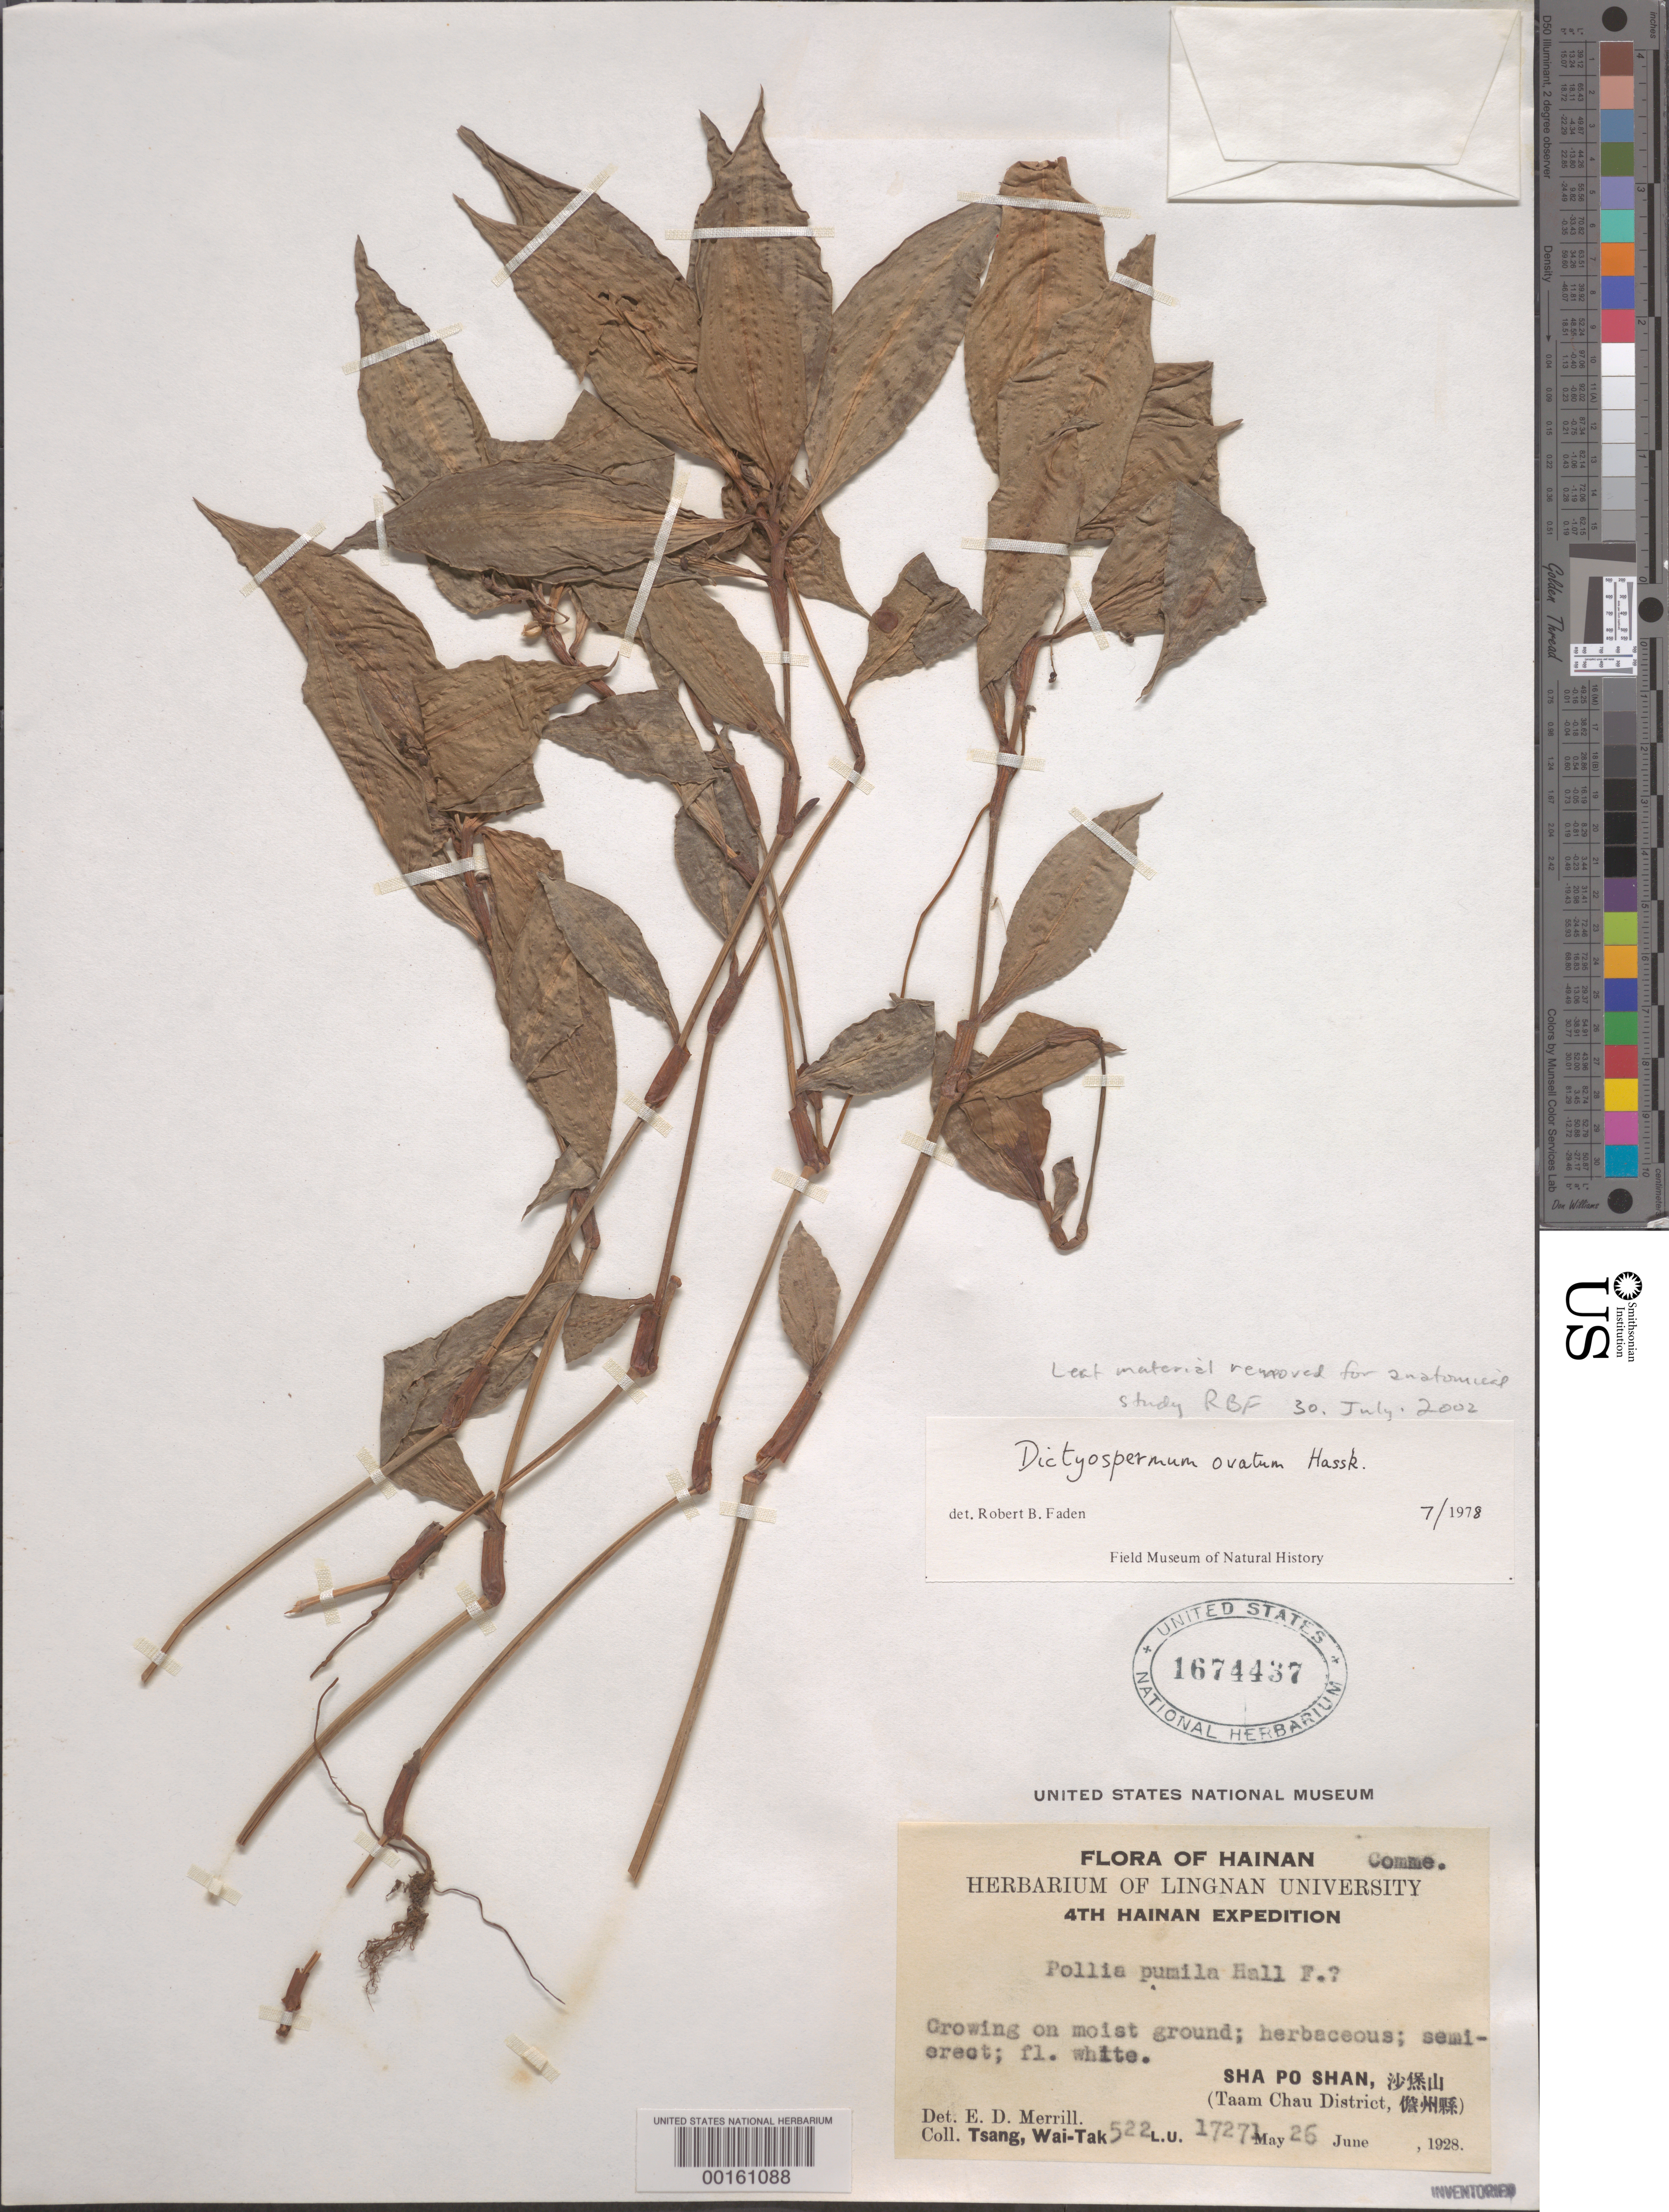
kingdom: Plantae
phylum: Tracheophyta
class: Liliopsida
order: Commelinales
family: Commelinaceae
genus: Dictyospermum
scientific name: Dictyospermum ovatum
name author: Hassk.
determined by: Faden, Robert B., (US), Smithsonian Institution - National Museum of Natural History (UNITED STATES)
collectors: W. T. Tsang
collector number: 522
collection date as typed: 26 May 1928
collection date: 1928-05-26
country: China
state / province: Guangdong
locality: Taam chau dist., sha po shan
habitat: Moist soil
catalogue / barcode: US 1674437